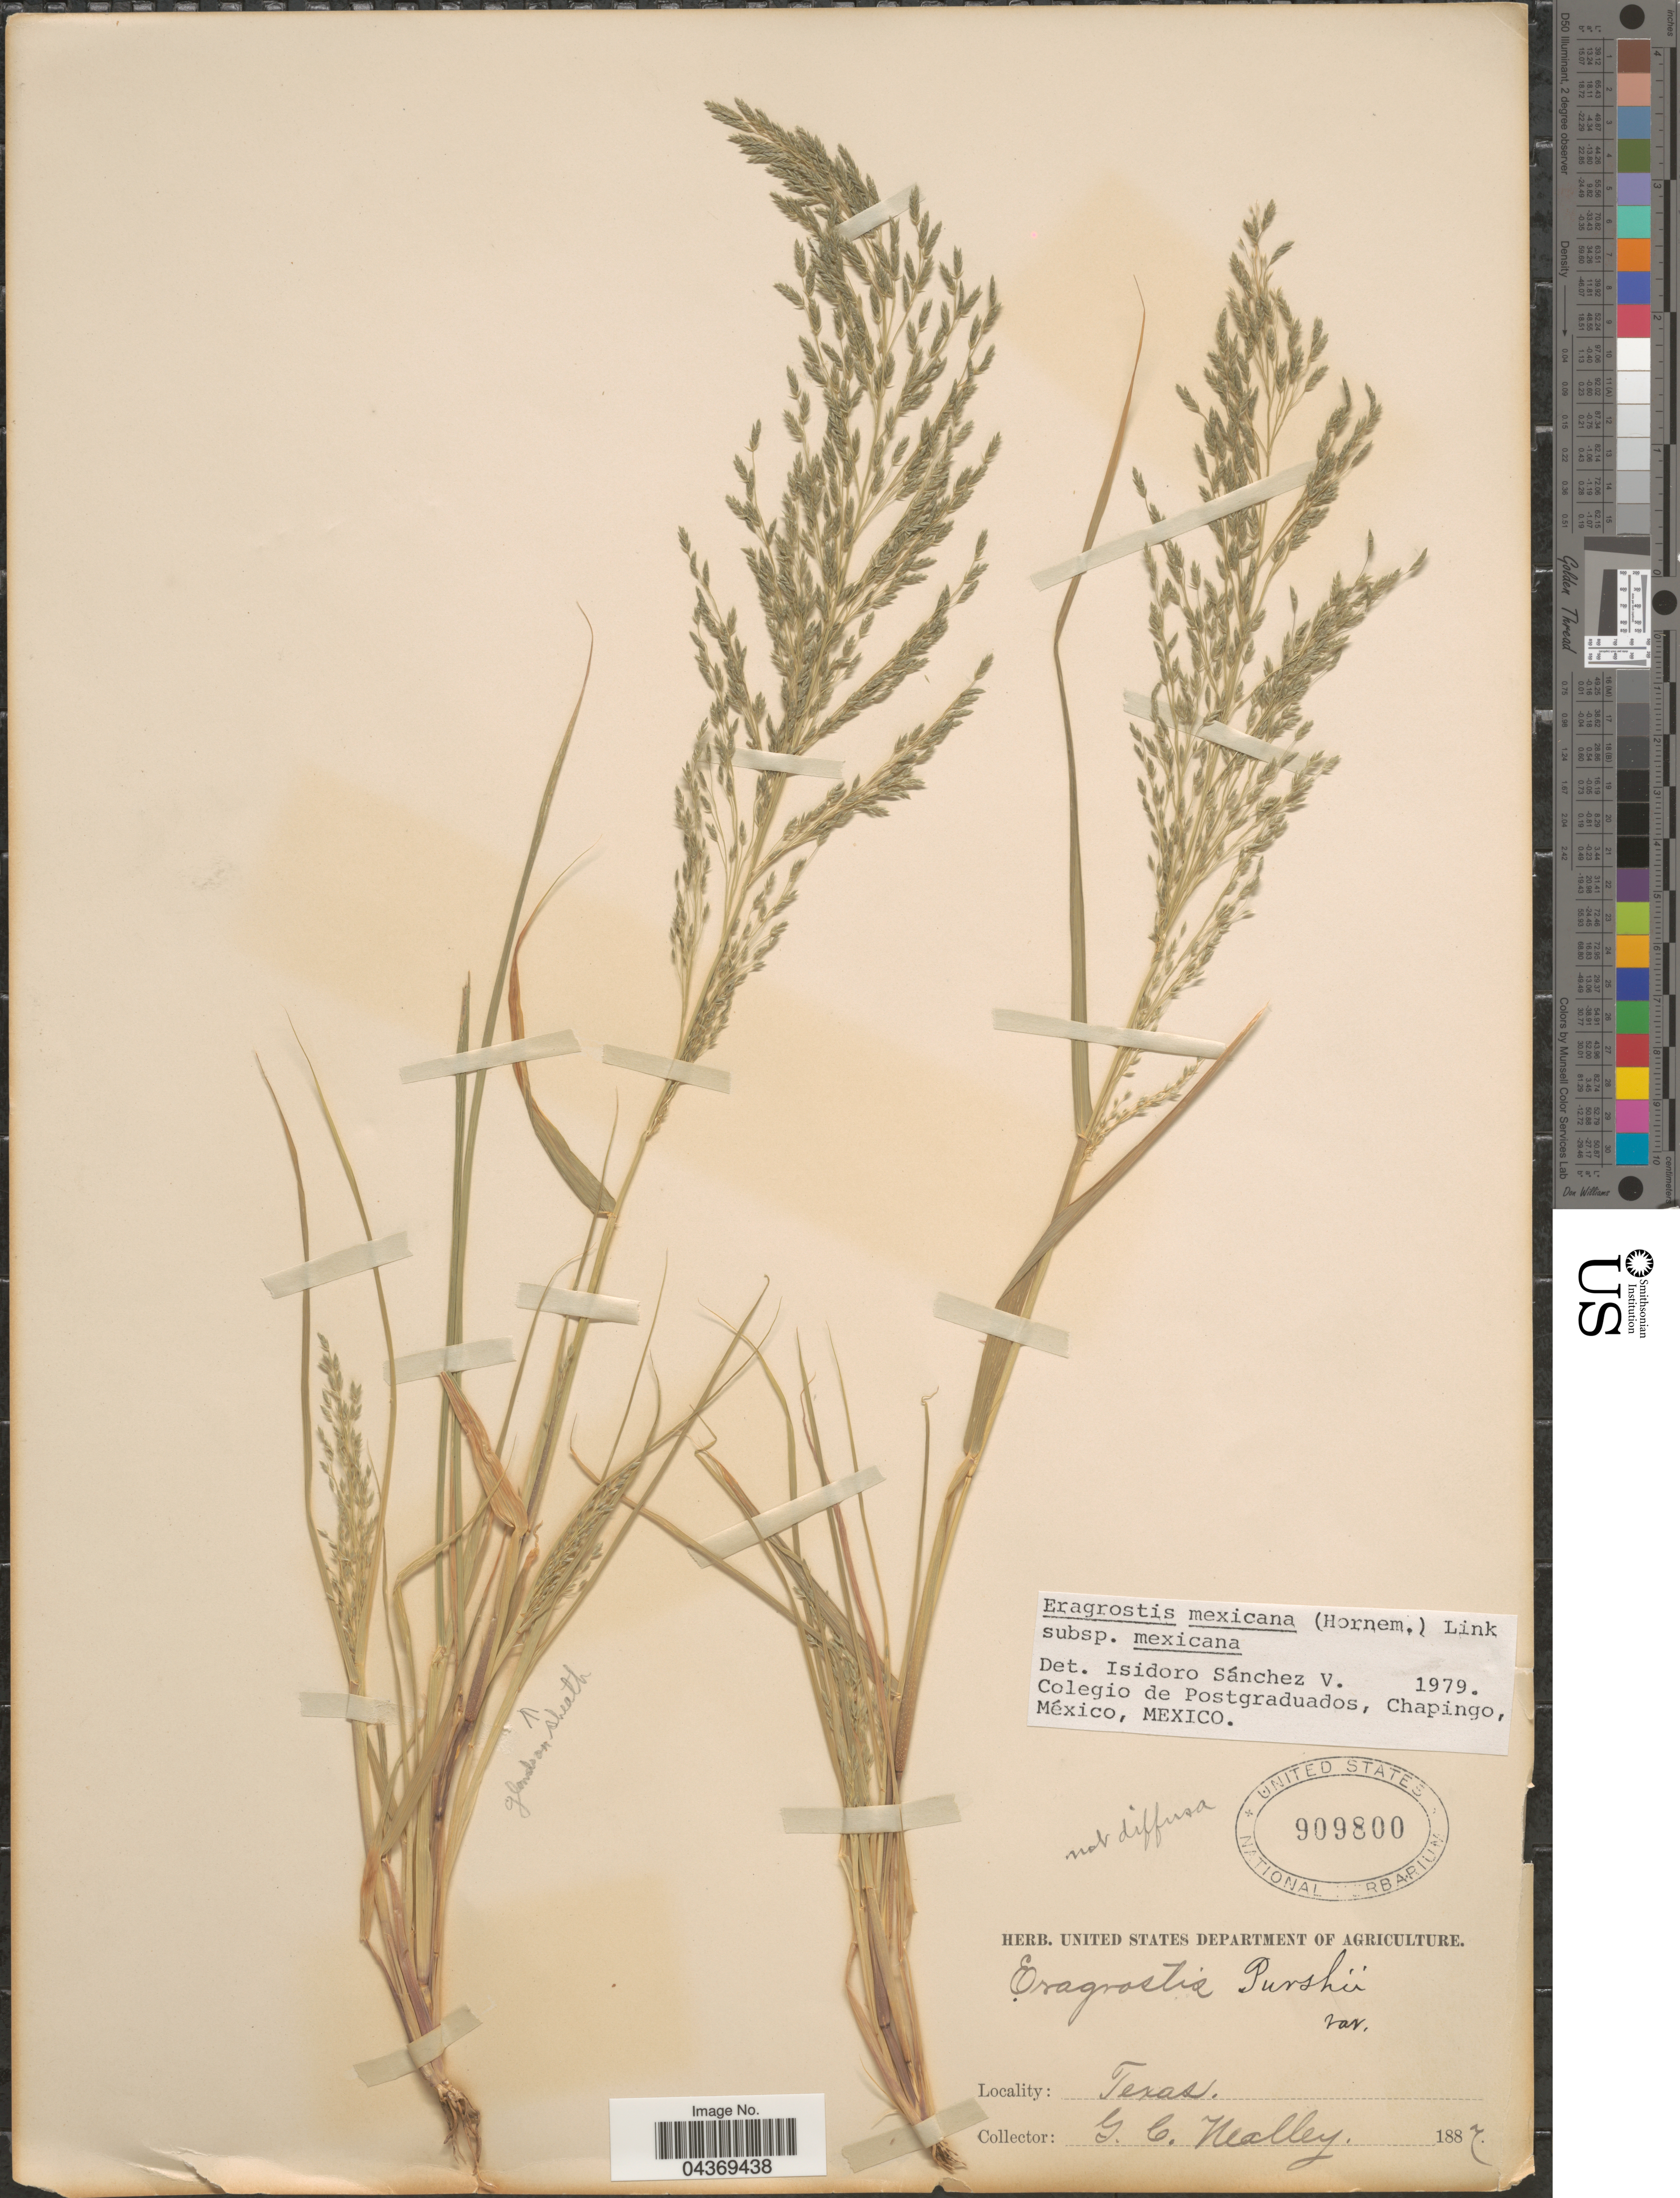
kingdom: Plantae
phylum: Tracheophyta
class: Liliopsida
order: Poales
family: Poaceae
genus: Eragrostis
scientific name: Eragrostis mexicana subsp. mexicana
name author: (Hornem.) Link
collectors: G. C. Nealley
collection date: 1887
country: United States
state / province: Texas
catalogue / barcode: US 909800